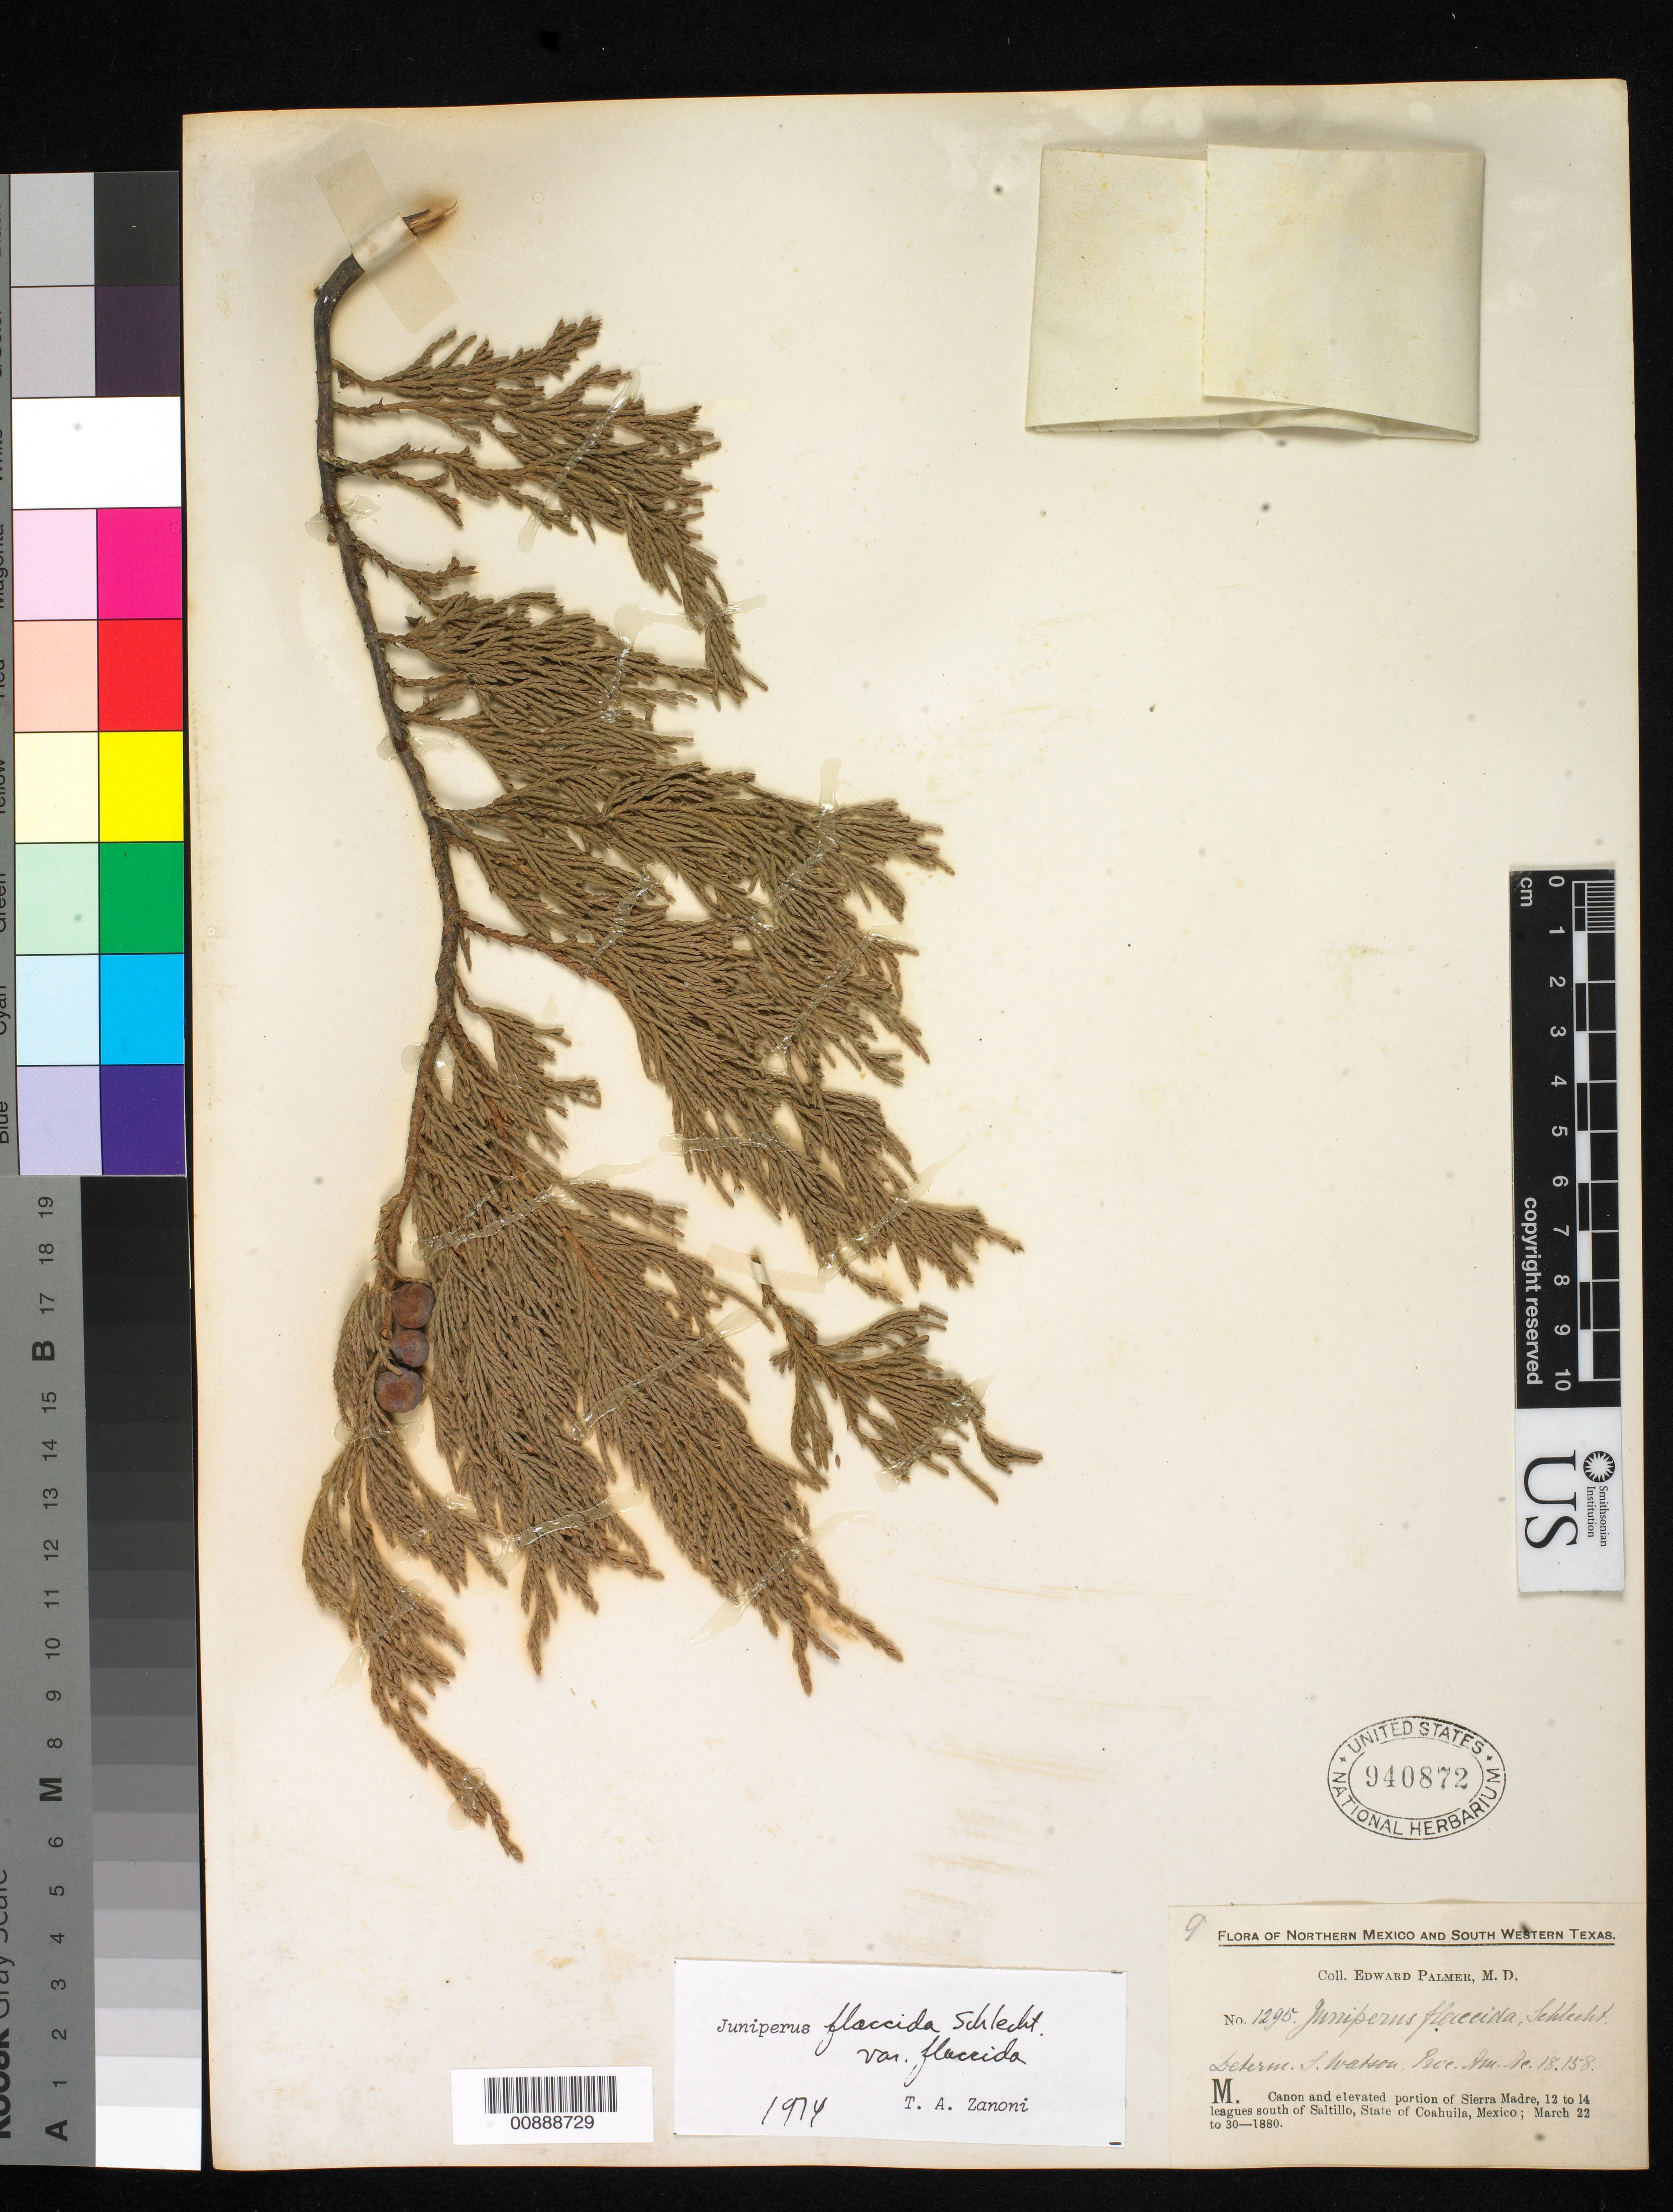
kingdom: Plantae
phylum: Tracheophyta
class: Pinopsida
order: Pinales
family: Cupressaceae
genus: Juniperus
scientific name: Juniperus flaccida var. flaccida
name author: Schltdl.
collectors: E. Palmer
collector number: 1295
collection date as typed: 22 Mar 1880 to 30 Mar 1880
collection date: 1880-03-22/1880-03-30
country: Mexico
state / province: Coahuila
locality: M. Sierra Madre, 12 to 14 leagues south of Saltillo, Coahuila.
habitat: Cañon and elevated portion of Sierra.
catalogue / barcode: US 940872